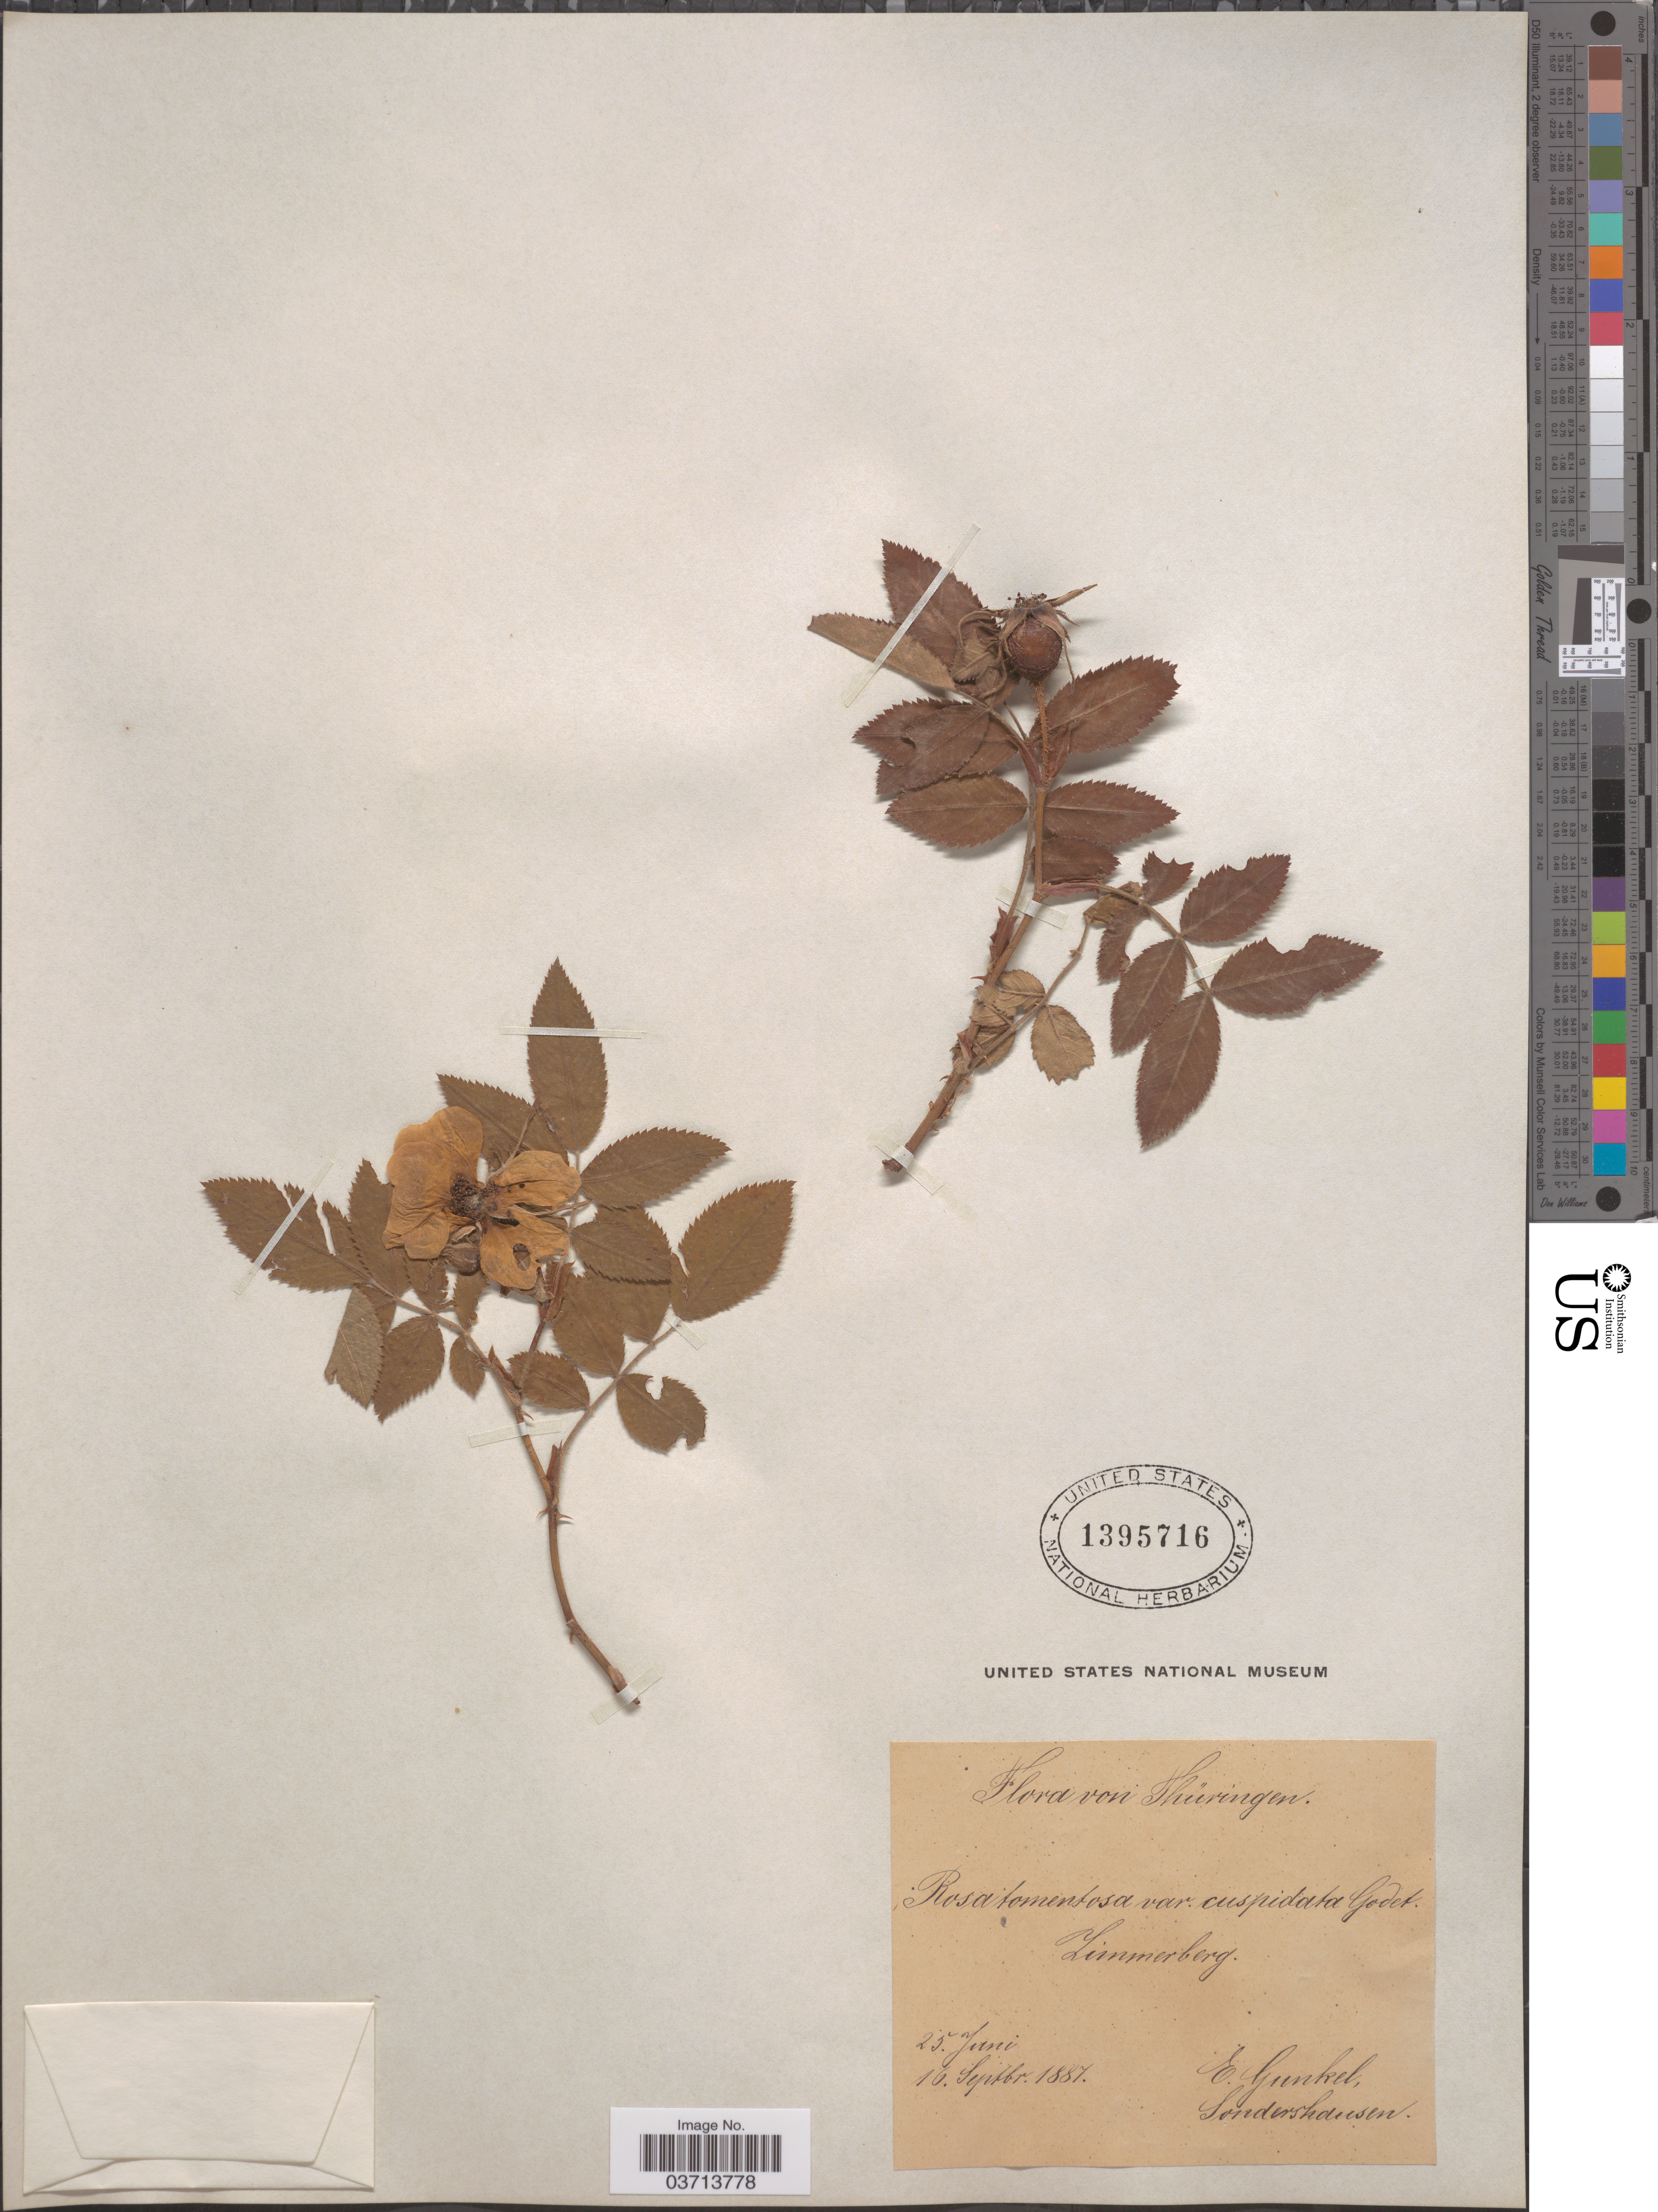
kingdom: Plantae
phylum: Tracheophyta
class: Magnoliopsida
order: Rosales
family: Rosaceae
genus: Rosa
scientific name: Rosa tomentosa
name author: Sm.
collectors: E. Gunkel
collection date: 1887-06-25/1887-09-16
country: Germany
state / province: Thuringia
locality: Zimmerberg.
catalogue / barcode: US 1395716